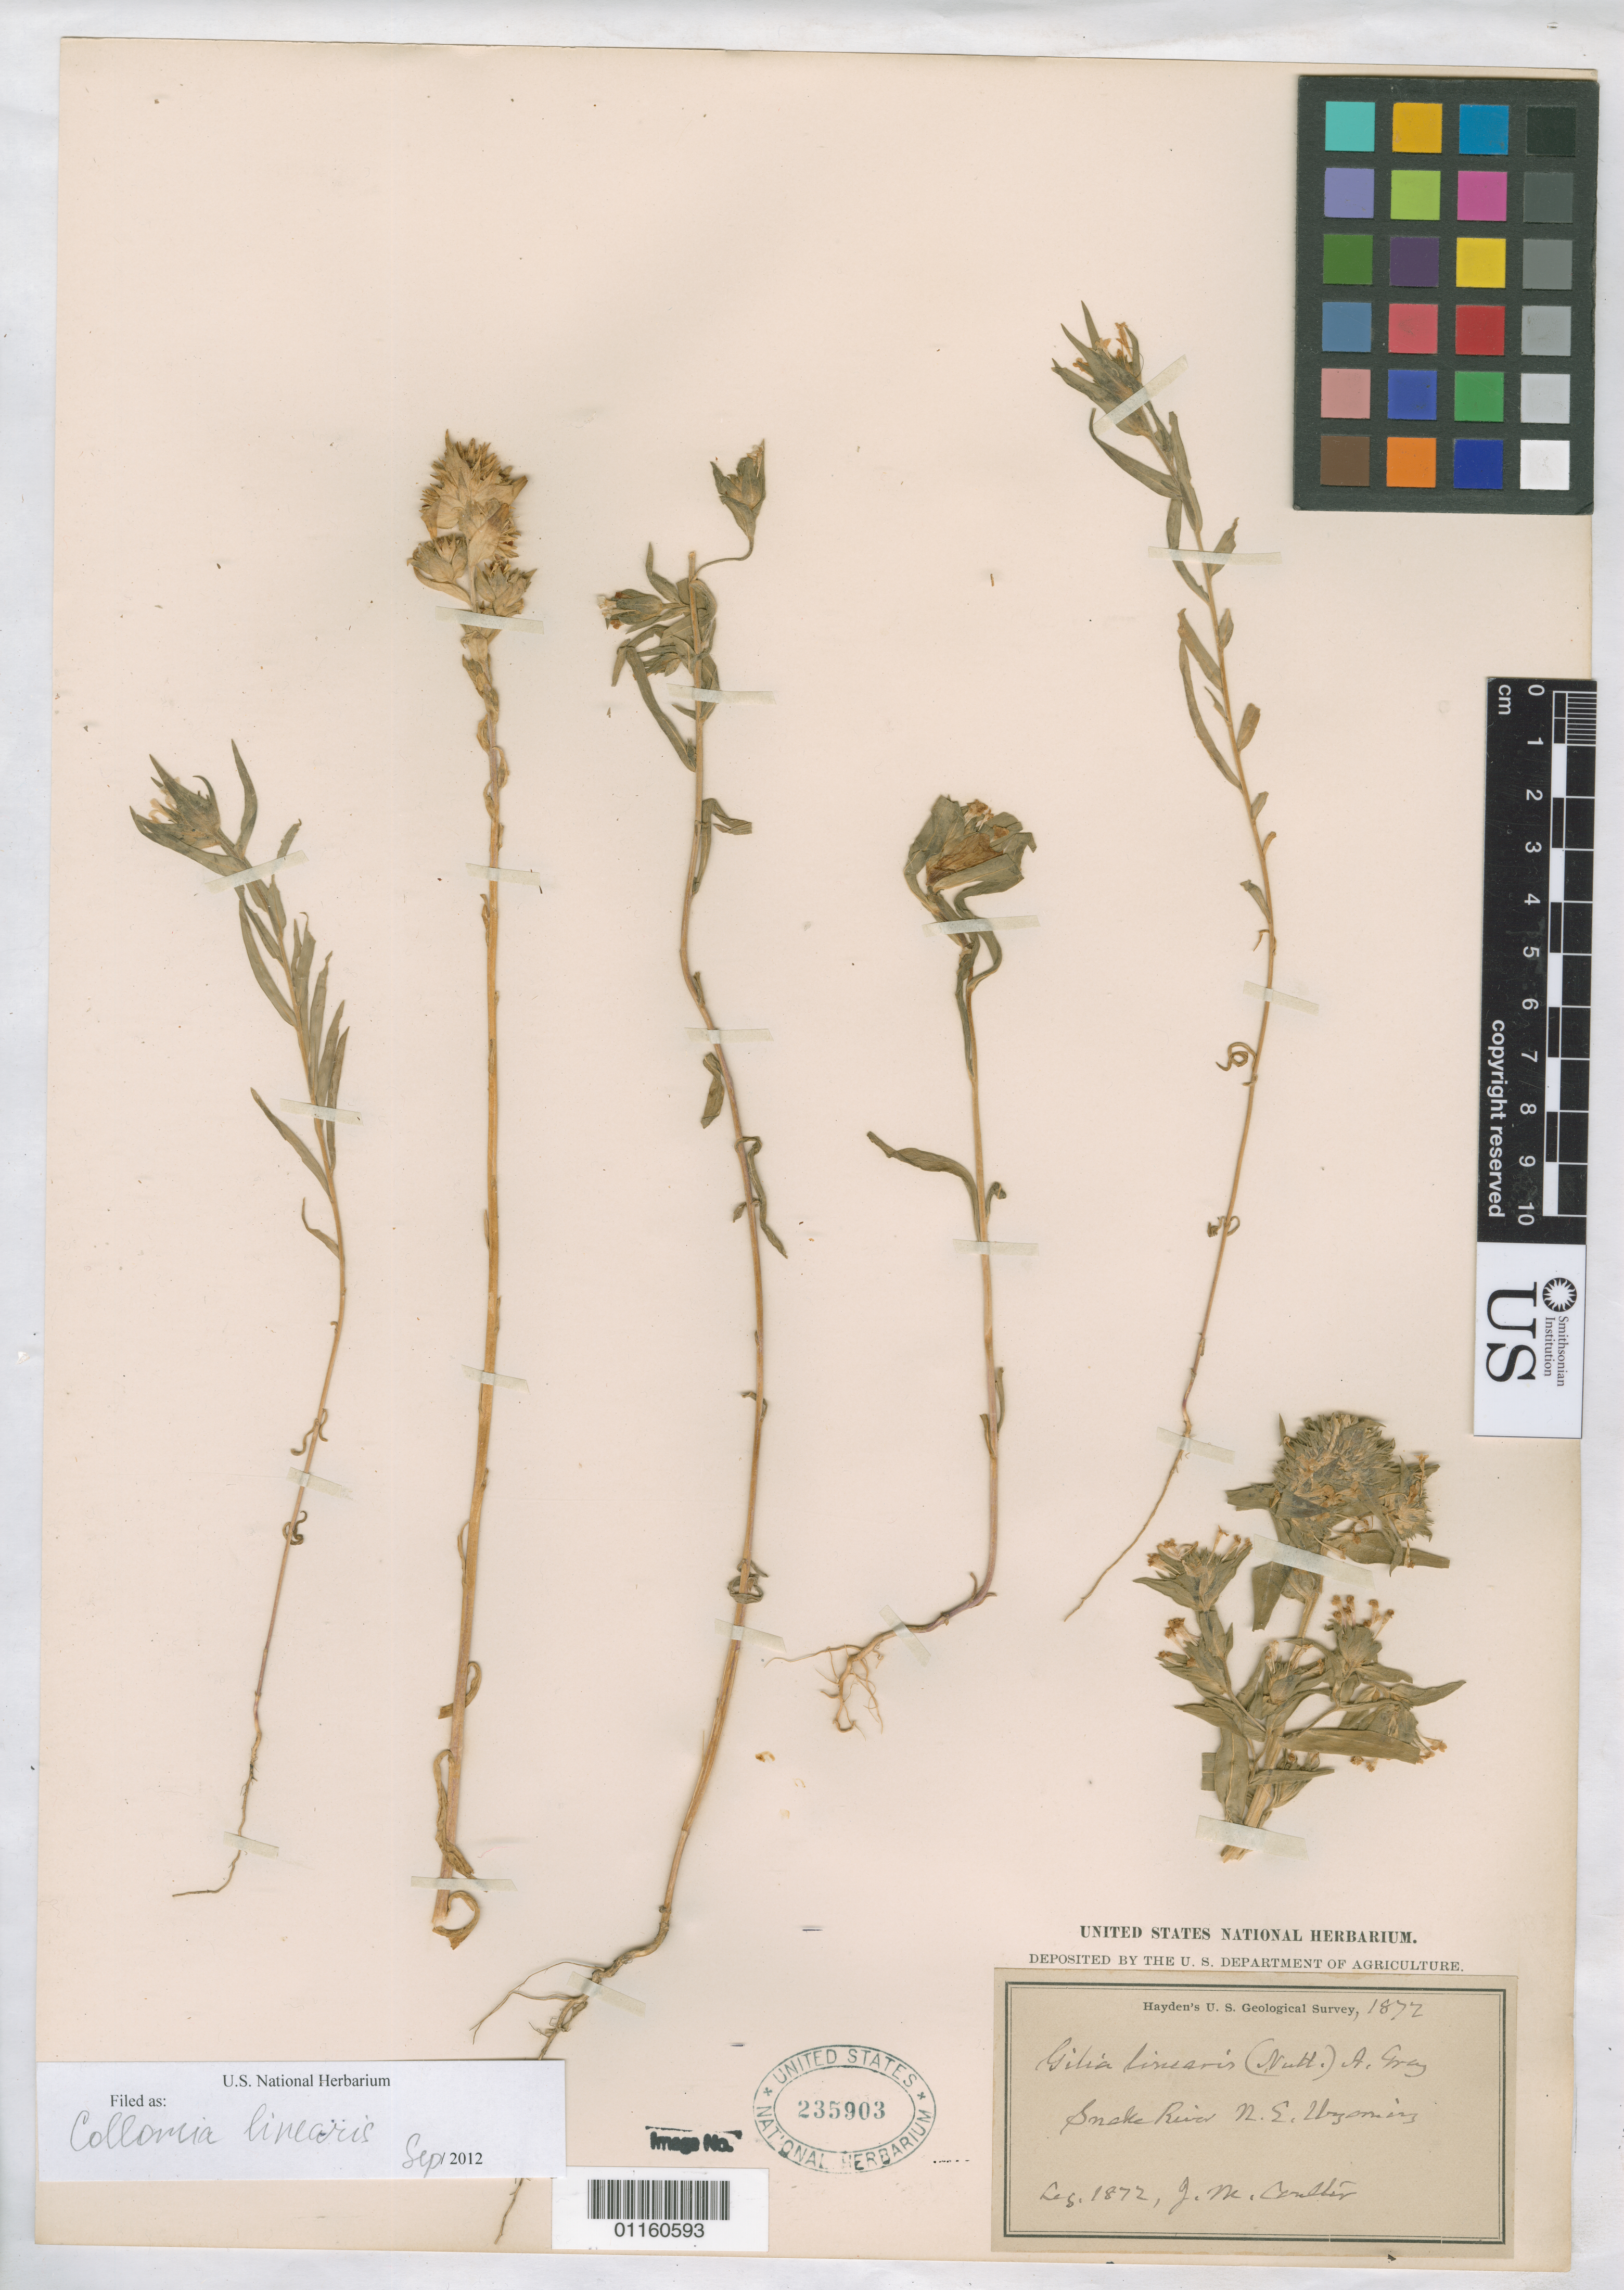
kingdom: Plantae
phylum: Tracheophyta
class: Magnoliopsida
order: Ericales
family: Polemoniaceae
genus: Collomia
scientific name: Collomia linearis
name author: Nutt.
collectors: J. M. Coulter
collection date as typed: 1872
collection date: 1872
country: United States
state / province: Wyoming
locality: Snake River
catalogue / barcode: US 235903